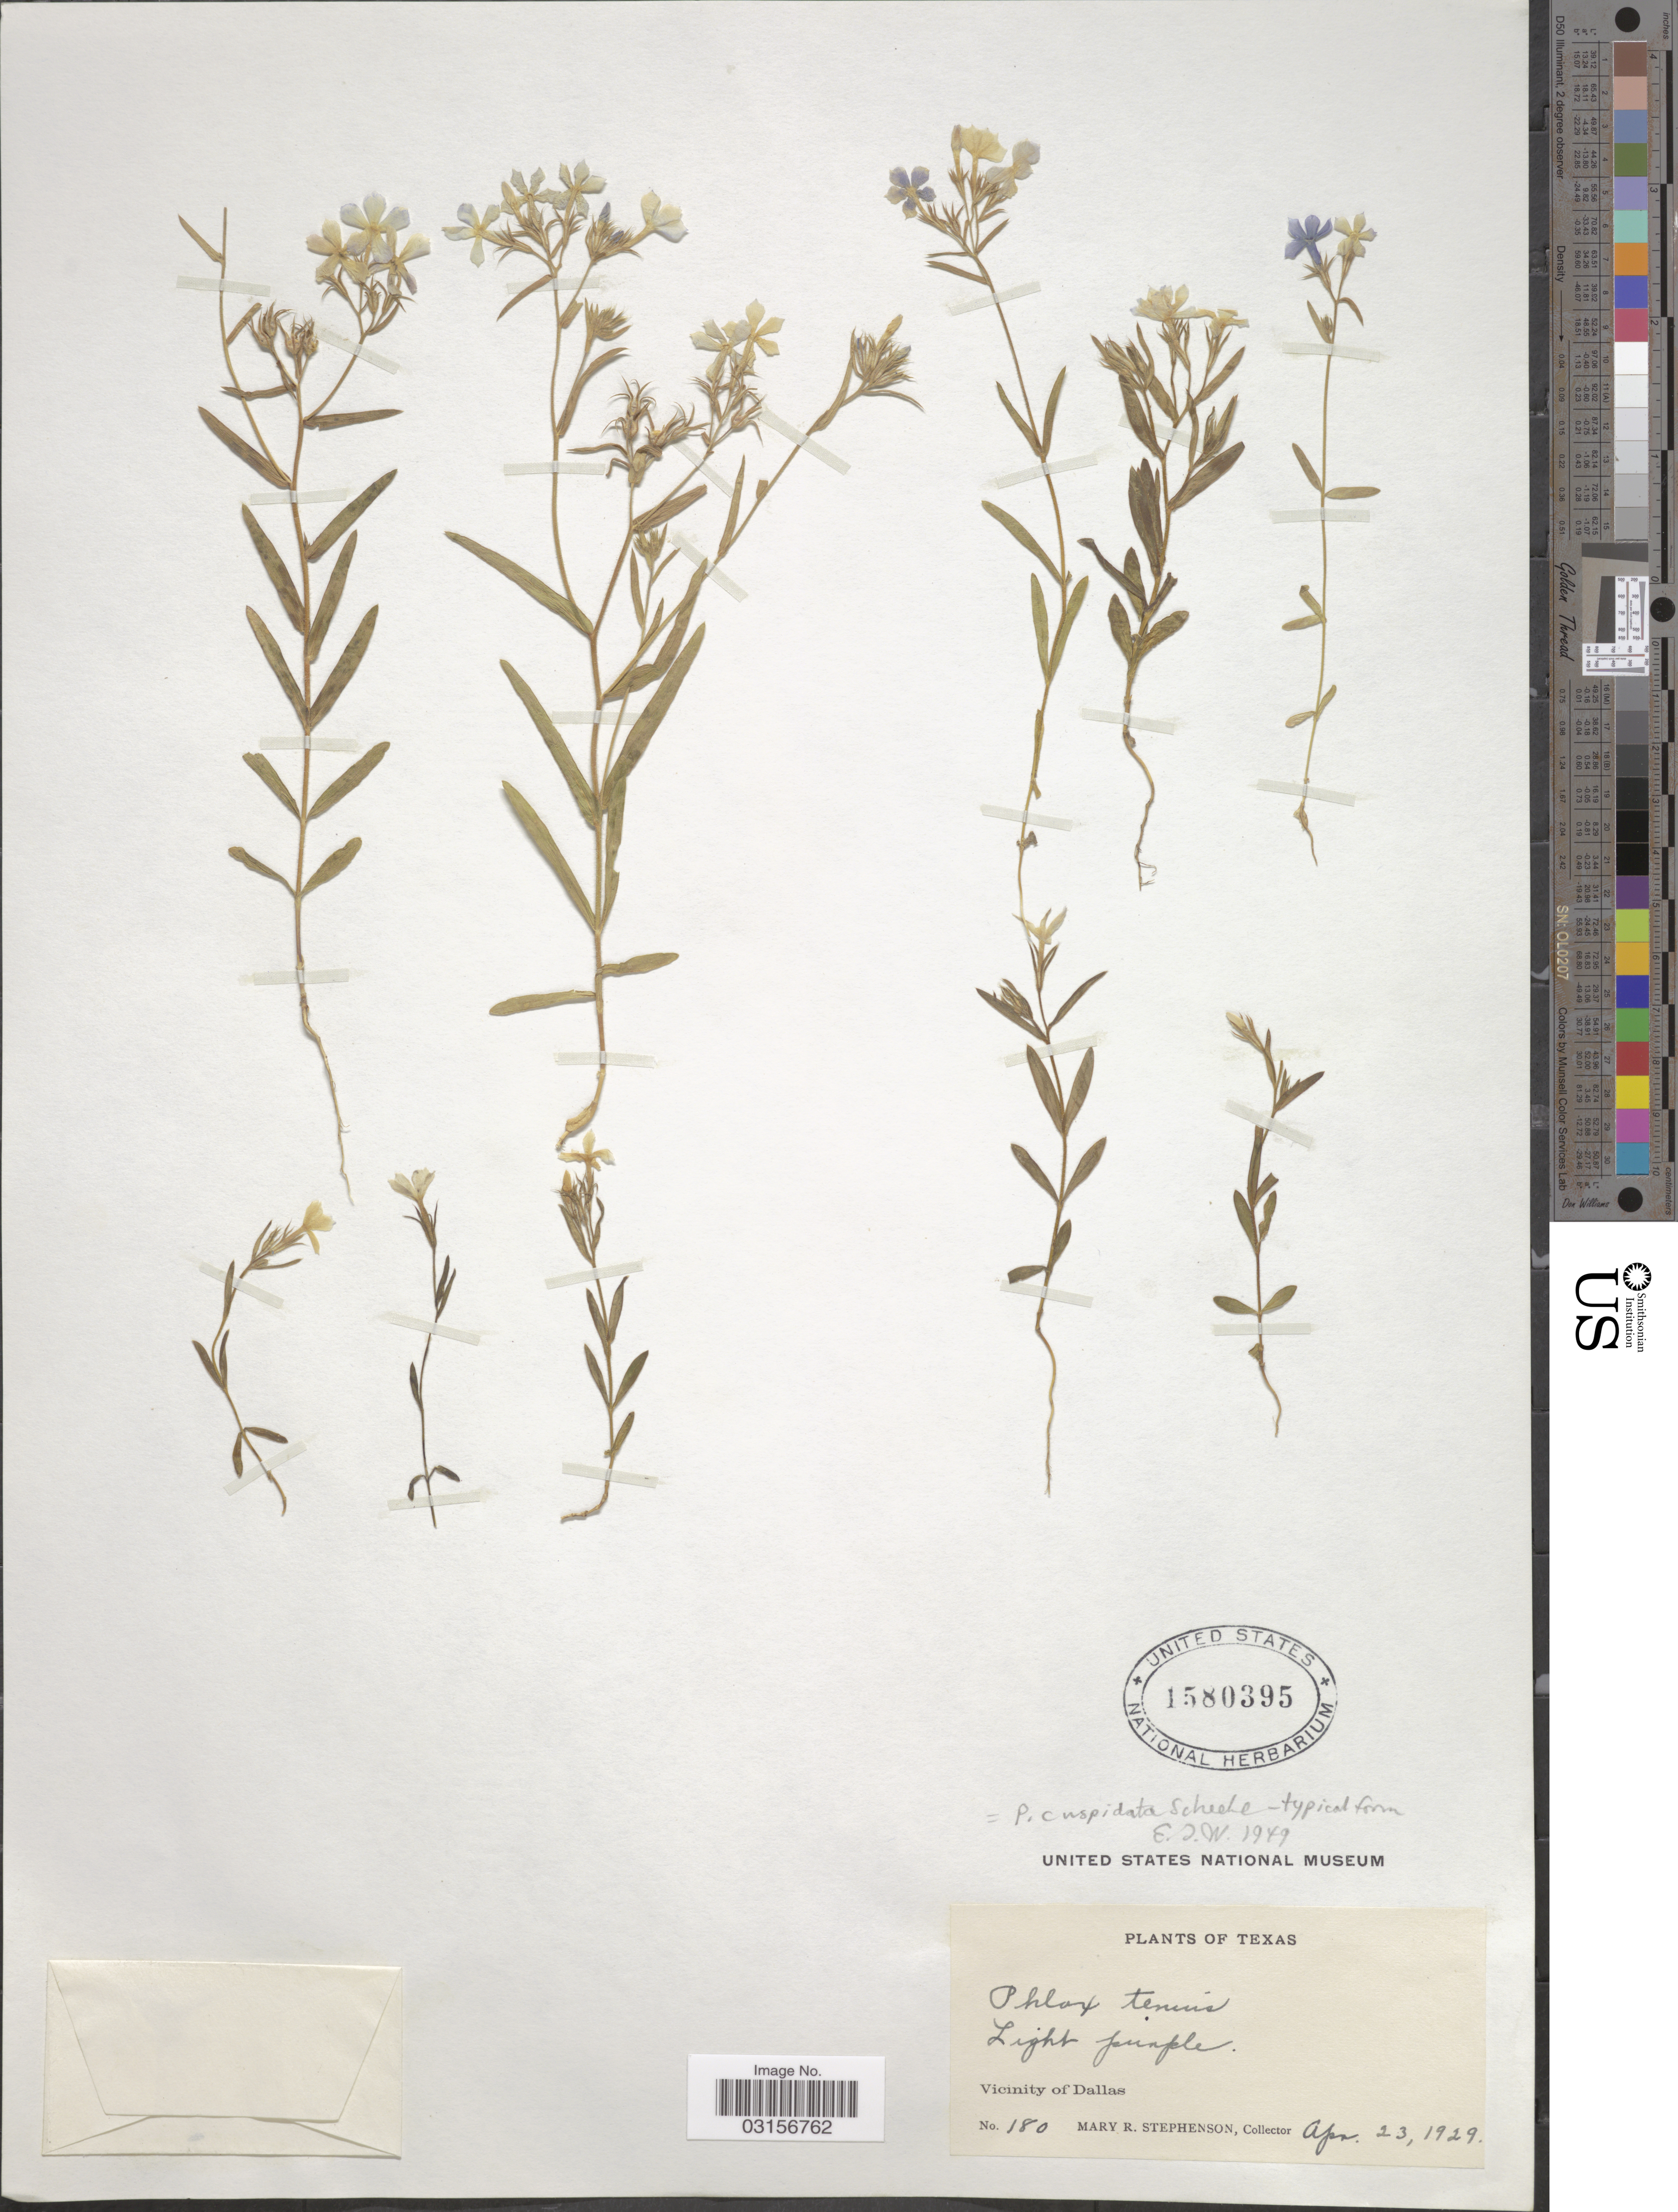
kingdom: Plantae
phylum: Tracheophyta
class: Magnoliopsida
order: Ericales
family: Polemoniaceae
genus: Phlox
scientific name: Phlox cuspidata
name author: Scheele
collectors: M. Stephenson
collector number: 180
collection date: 1929-04-23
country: United States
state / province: Texas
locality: Vicinity of Dallas.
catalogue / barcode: US 1580395